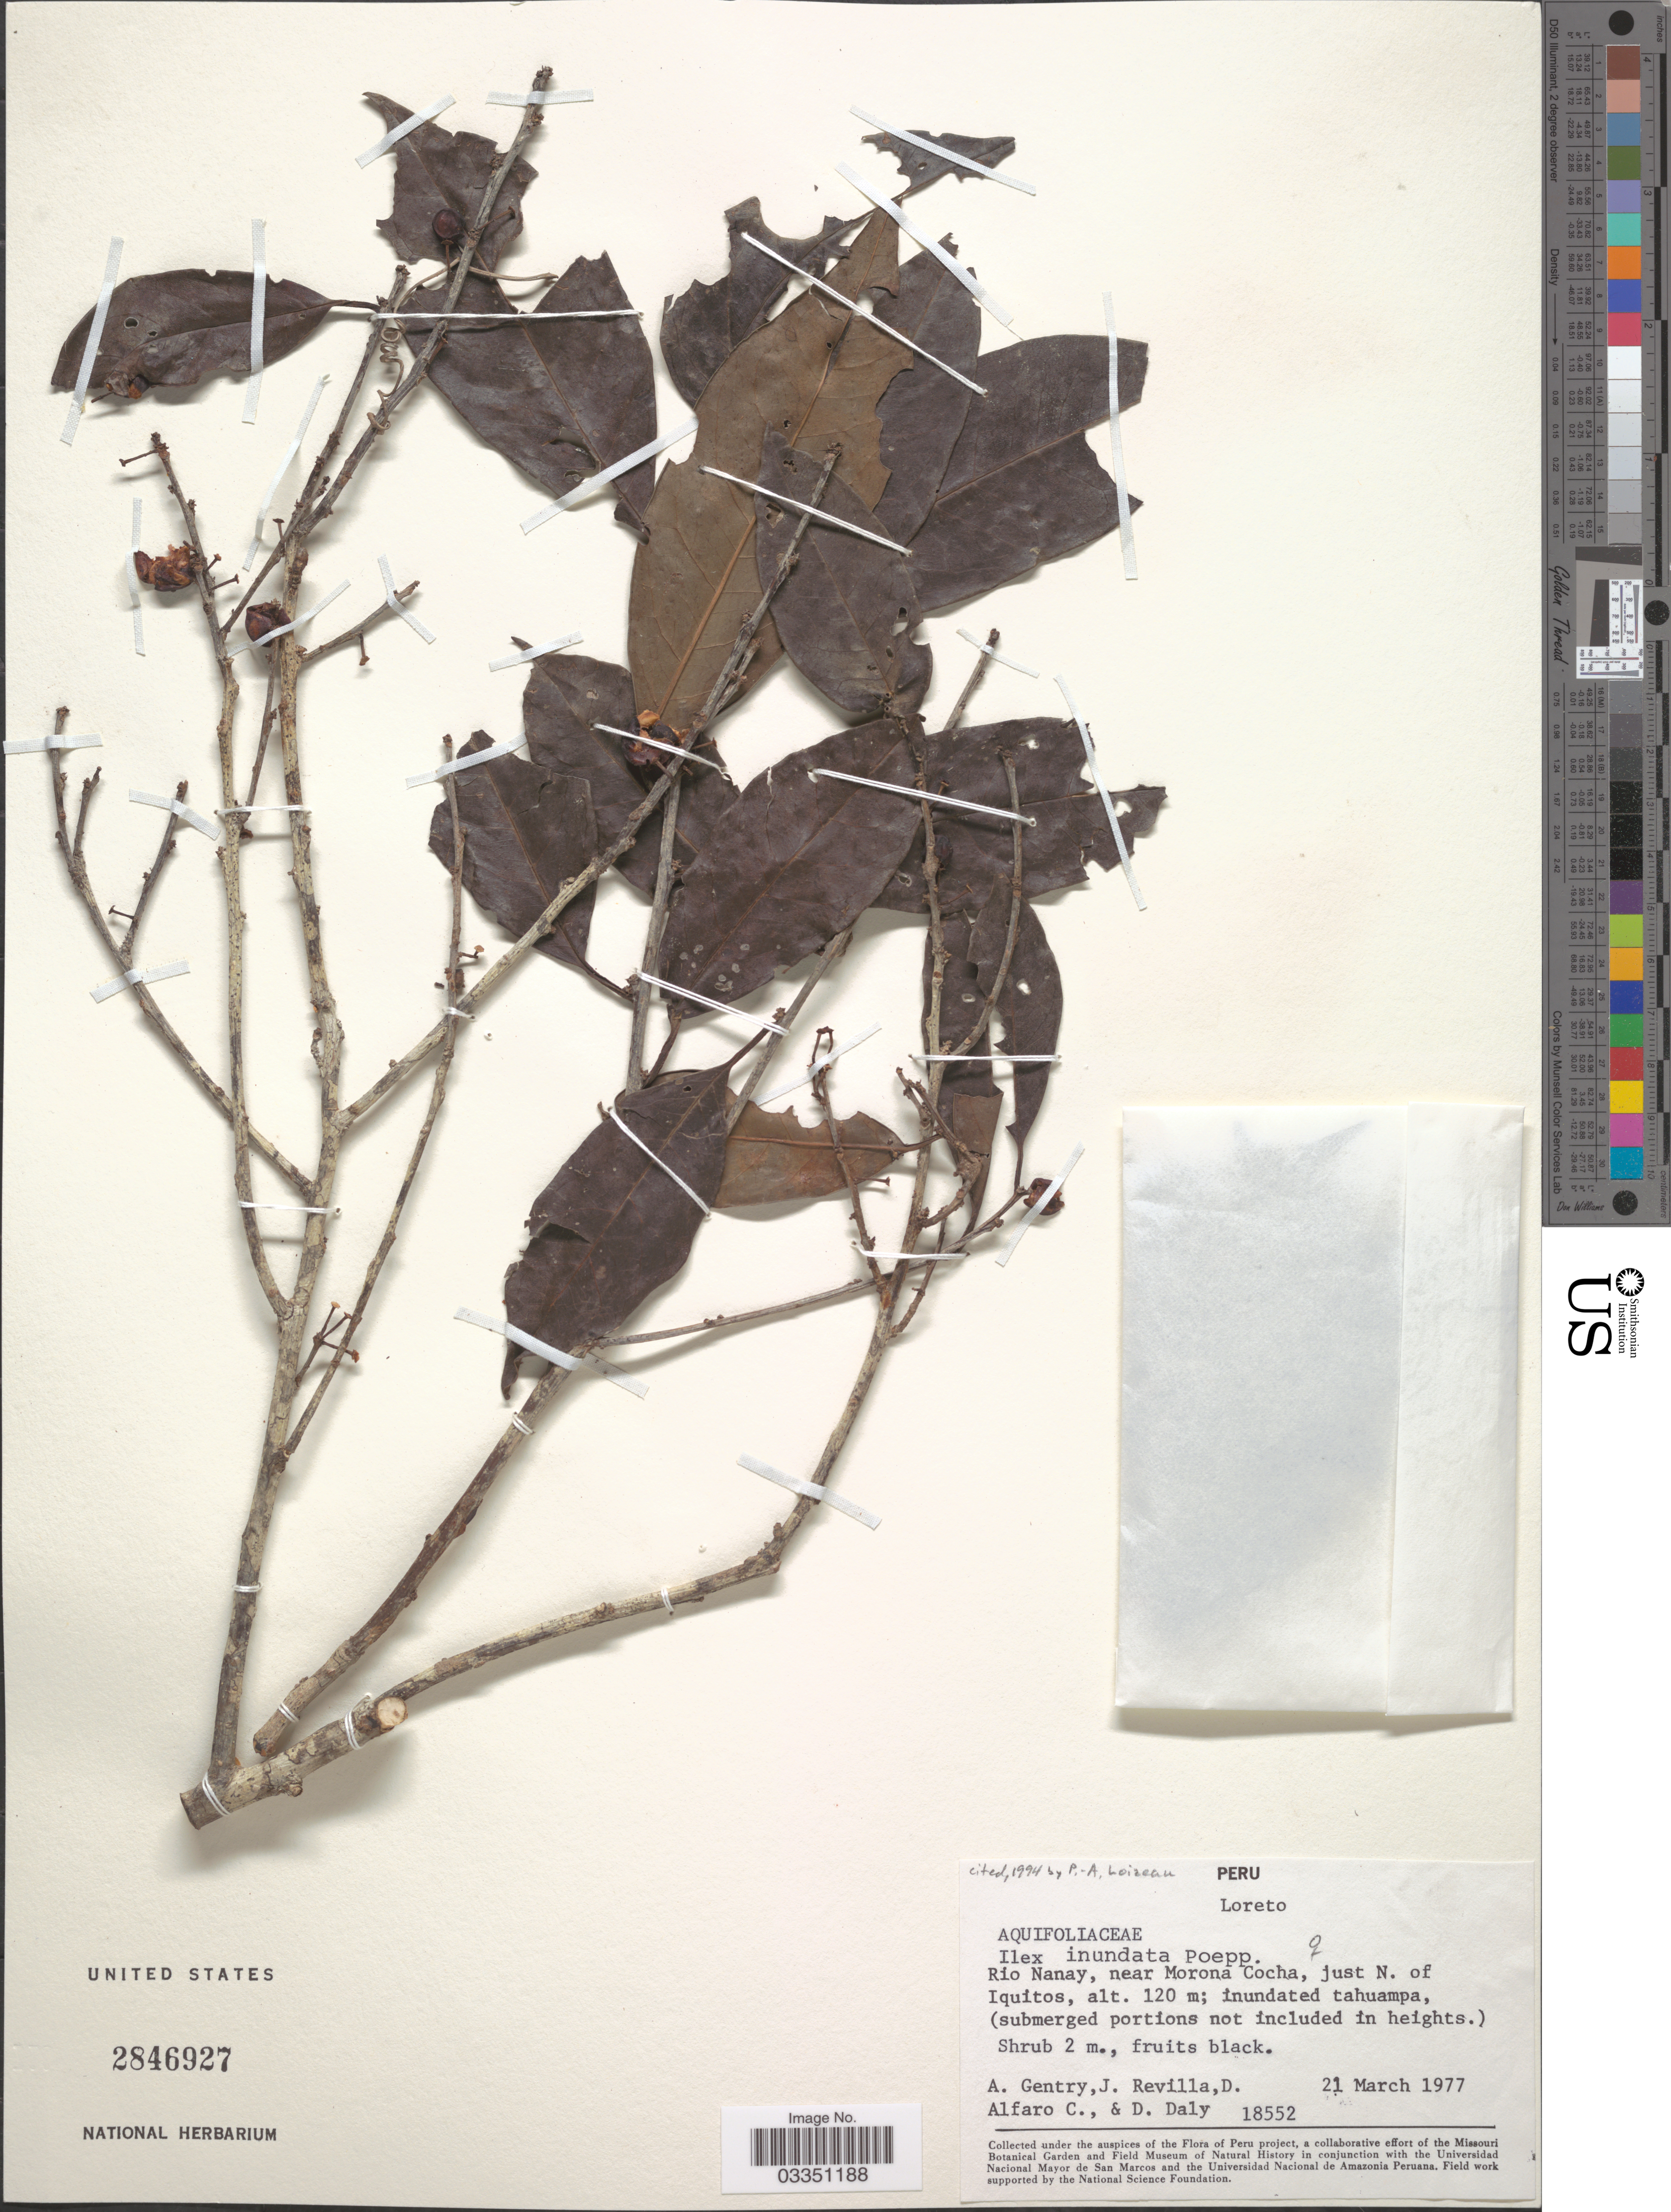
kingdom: Plantae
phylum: Tracheophyta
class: Magnoliopsida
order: Aquifoliales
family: Aquifoliaceae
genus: Ilex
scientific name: Ilex inundata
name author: Poepp. ex Reissek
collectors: A. H. Gentry, J. Revilla, D. Alfaro Castaneda & D. C. Daly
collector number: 18552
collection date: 1977-03-21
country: Peru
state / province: Loreto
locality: Rio Nanay, near Morona Cocha, just N. of Iquitos.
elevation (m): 120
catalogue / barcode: US 2846927